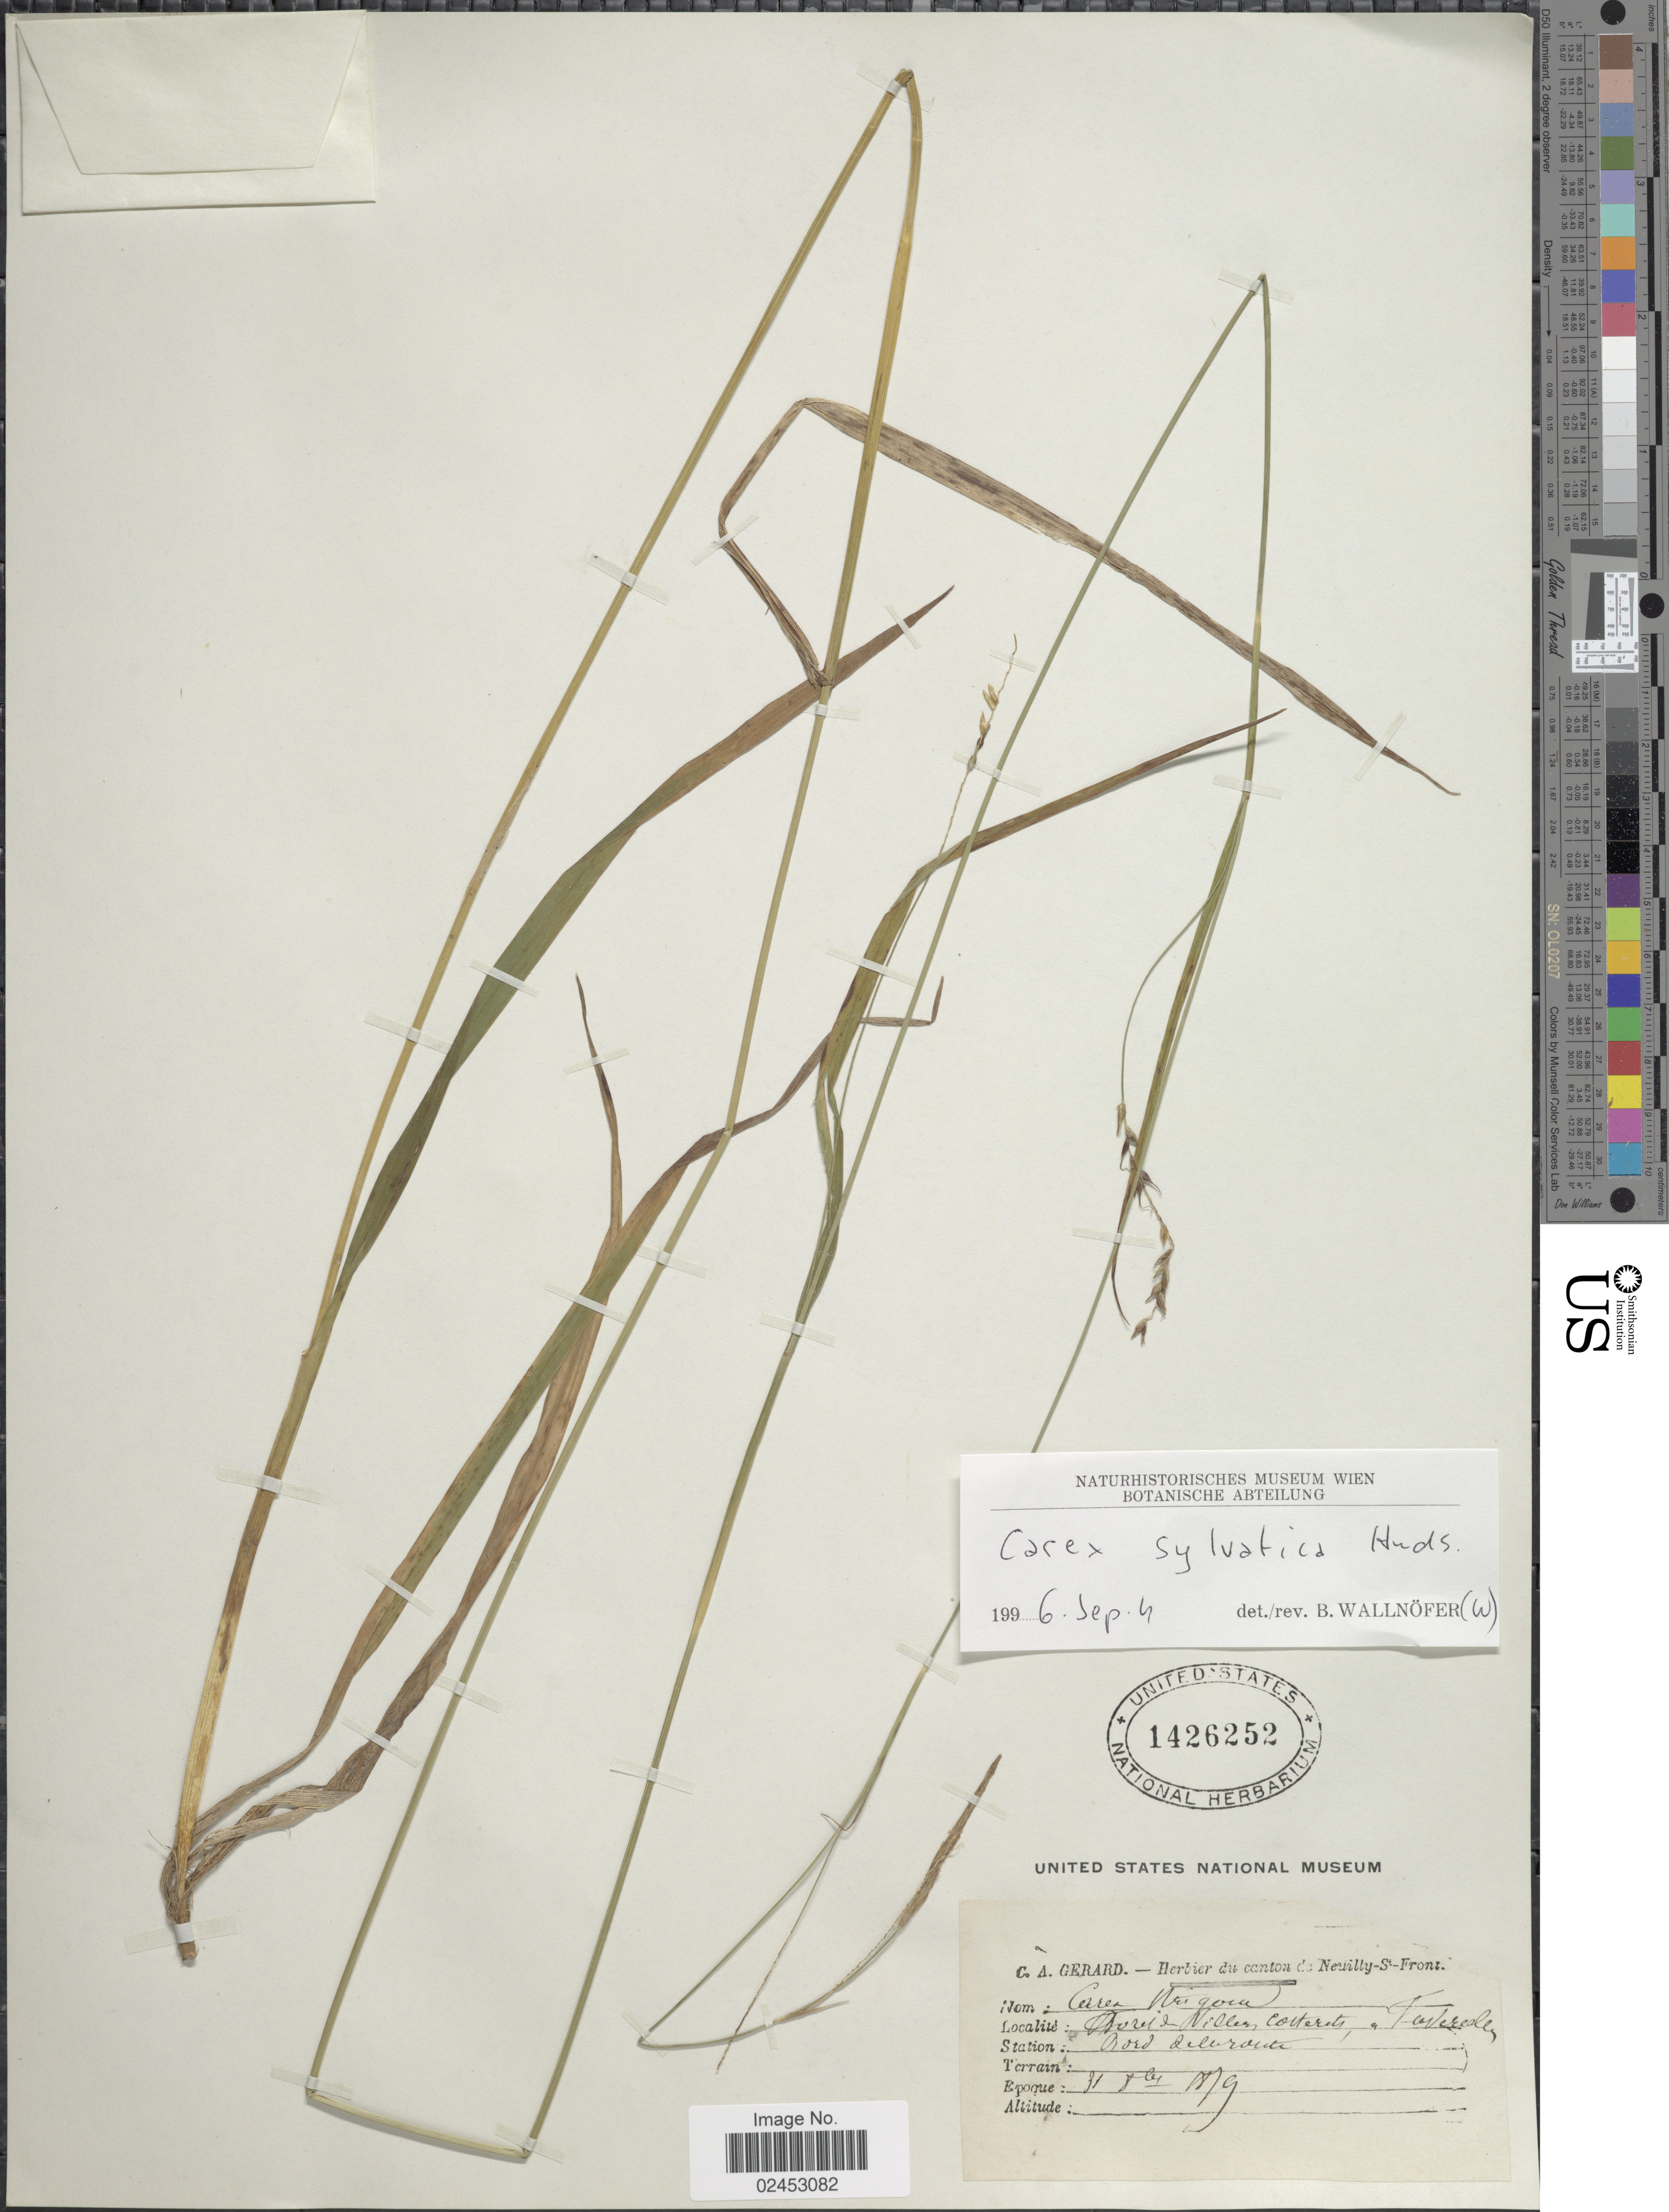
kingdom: Plantae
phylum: Tracheophyta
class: Liliopsida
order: Poales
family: Cyperaceae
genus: Carex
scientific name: Carex sylvatica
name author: Huds.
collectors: C. Gerard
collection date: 1879-10-31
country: France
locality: Foret de Viller, cotterets a Faverale, Bord de lu route. [interpreted]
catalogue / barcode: US 1426252